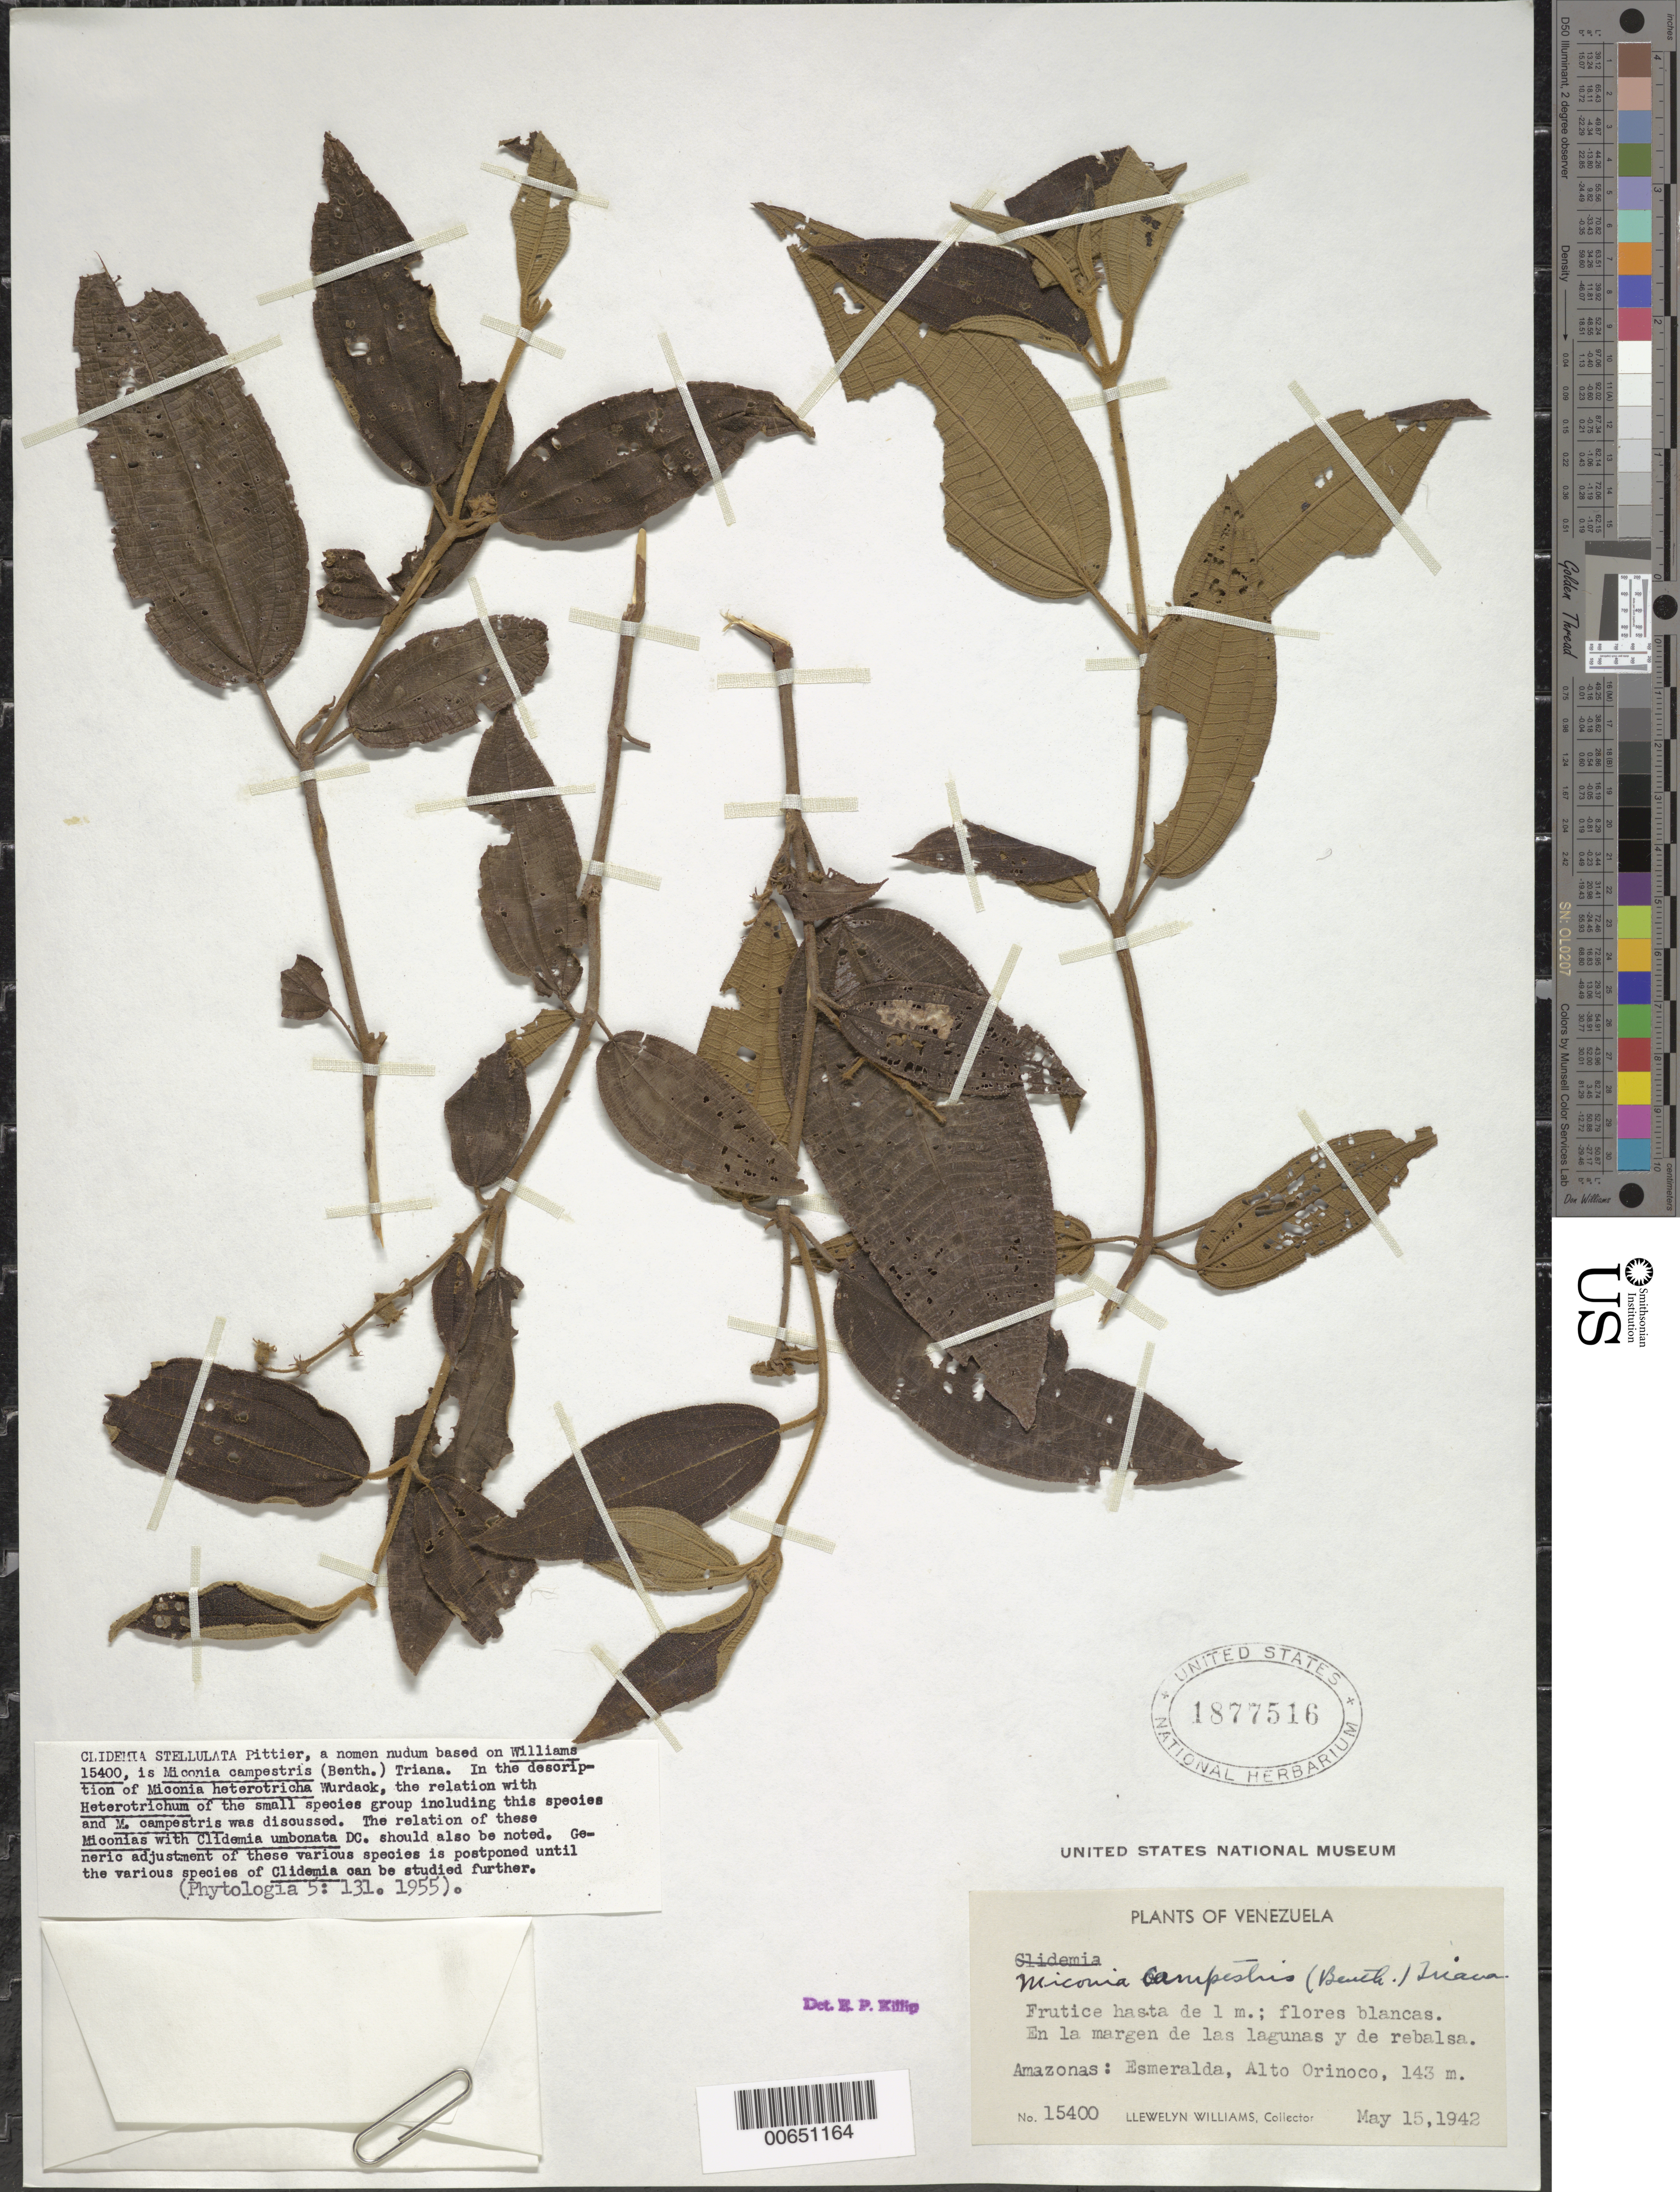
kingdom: Plantae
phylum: Tracheophyta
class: Magnoliopsida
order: Myrtales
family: Melastomataceae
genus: Miconia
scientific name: Miconia campestris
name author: (Benth.) Triana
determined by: Killip, Ellsworth P.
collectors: Ll. Williams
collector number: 15400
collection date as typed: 15-May-42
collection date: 1942-05-15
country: Venezuela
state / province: Amazonas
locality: Esmeralda, Alto Orinoco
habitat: Margen de las lagunas y de rebalsa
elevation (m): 143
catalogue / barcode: US 1877516